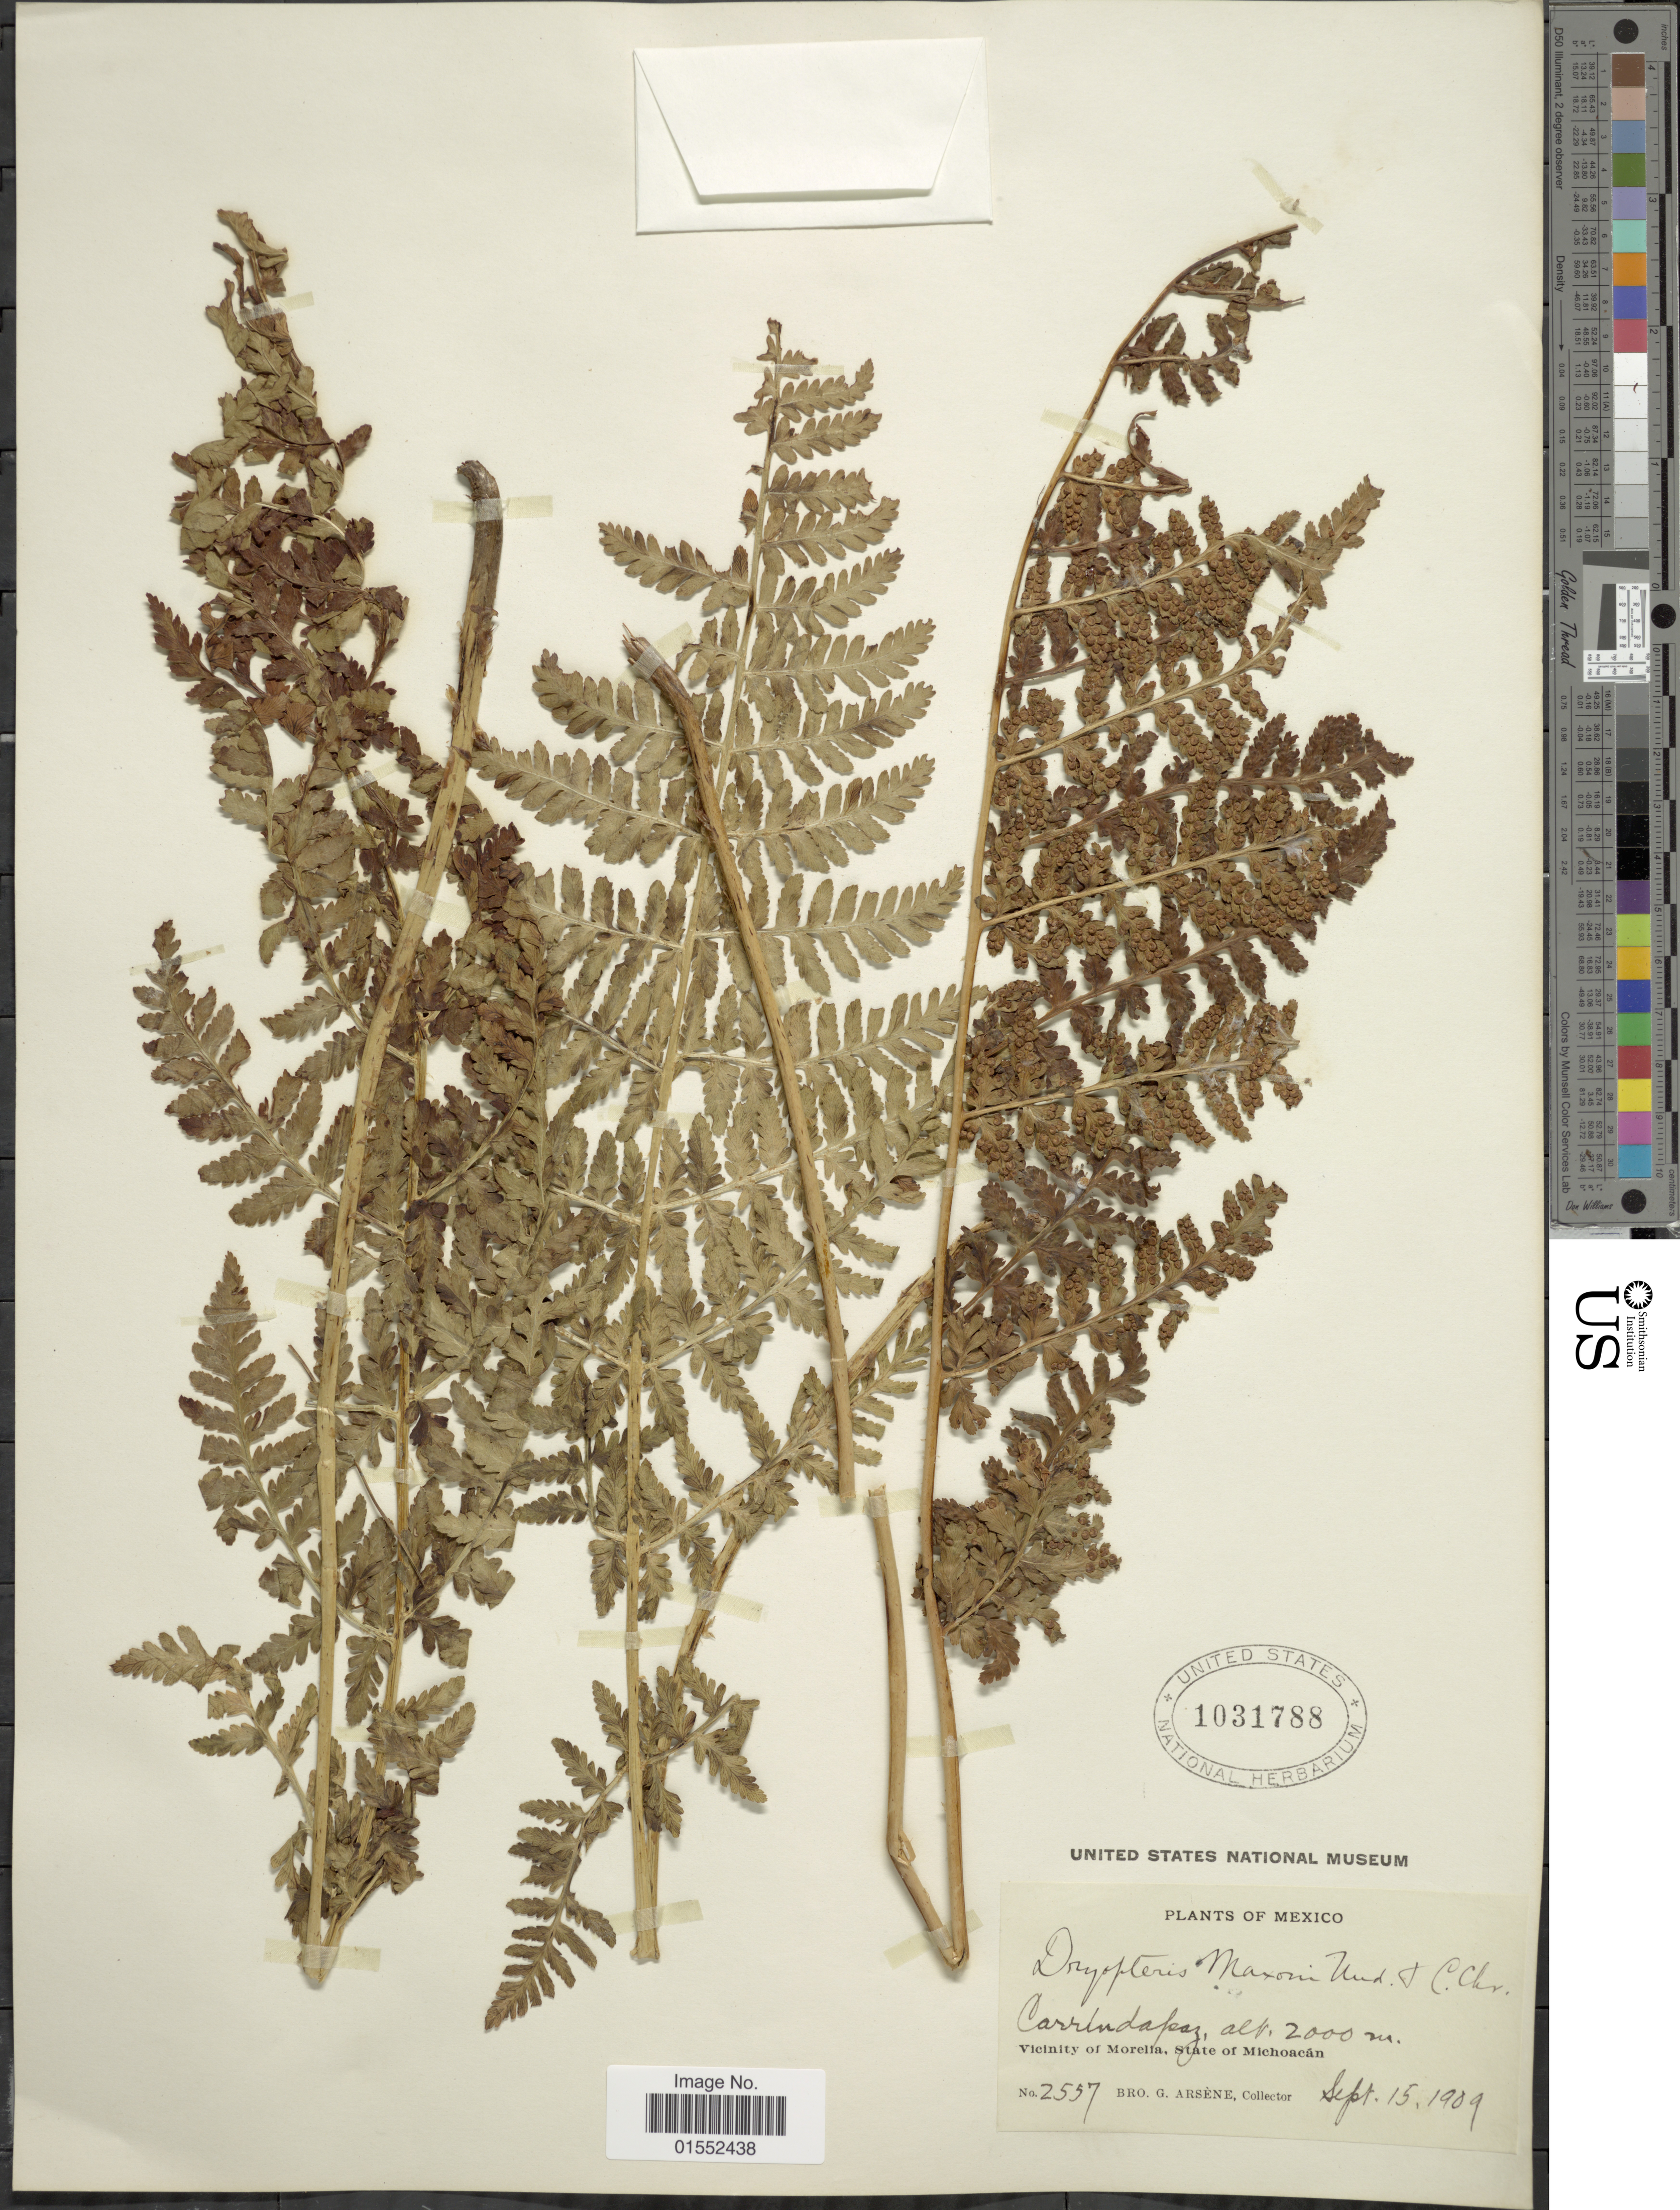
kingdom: Plantae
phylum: Tracheophyta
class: Polypodiopsida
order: Polypodiales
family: Dryopteridaceae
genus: Dryopteris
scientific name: Dryopteris maxonii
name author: Underw. & C. Chr.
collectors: Bro. G. Arsène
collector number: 2537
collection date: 1909-09-15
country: Mexico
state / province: Michoacán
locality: Mexico. Carrindapaz. Vicinity of Morelia, State of Michoacan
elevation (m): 2000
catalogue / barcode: US 1031788